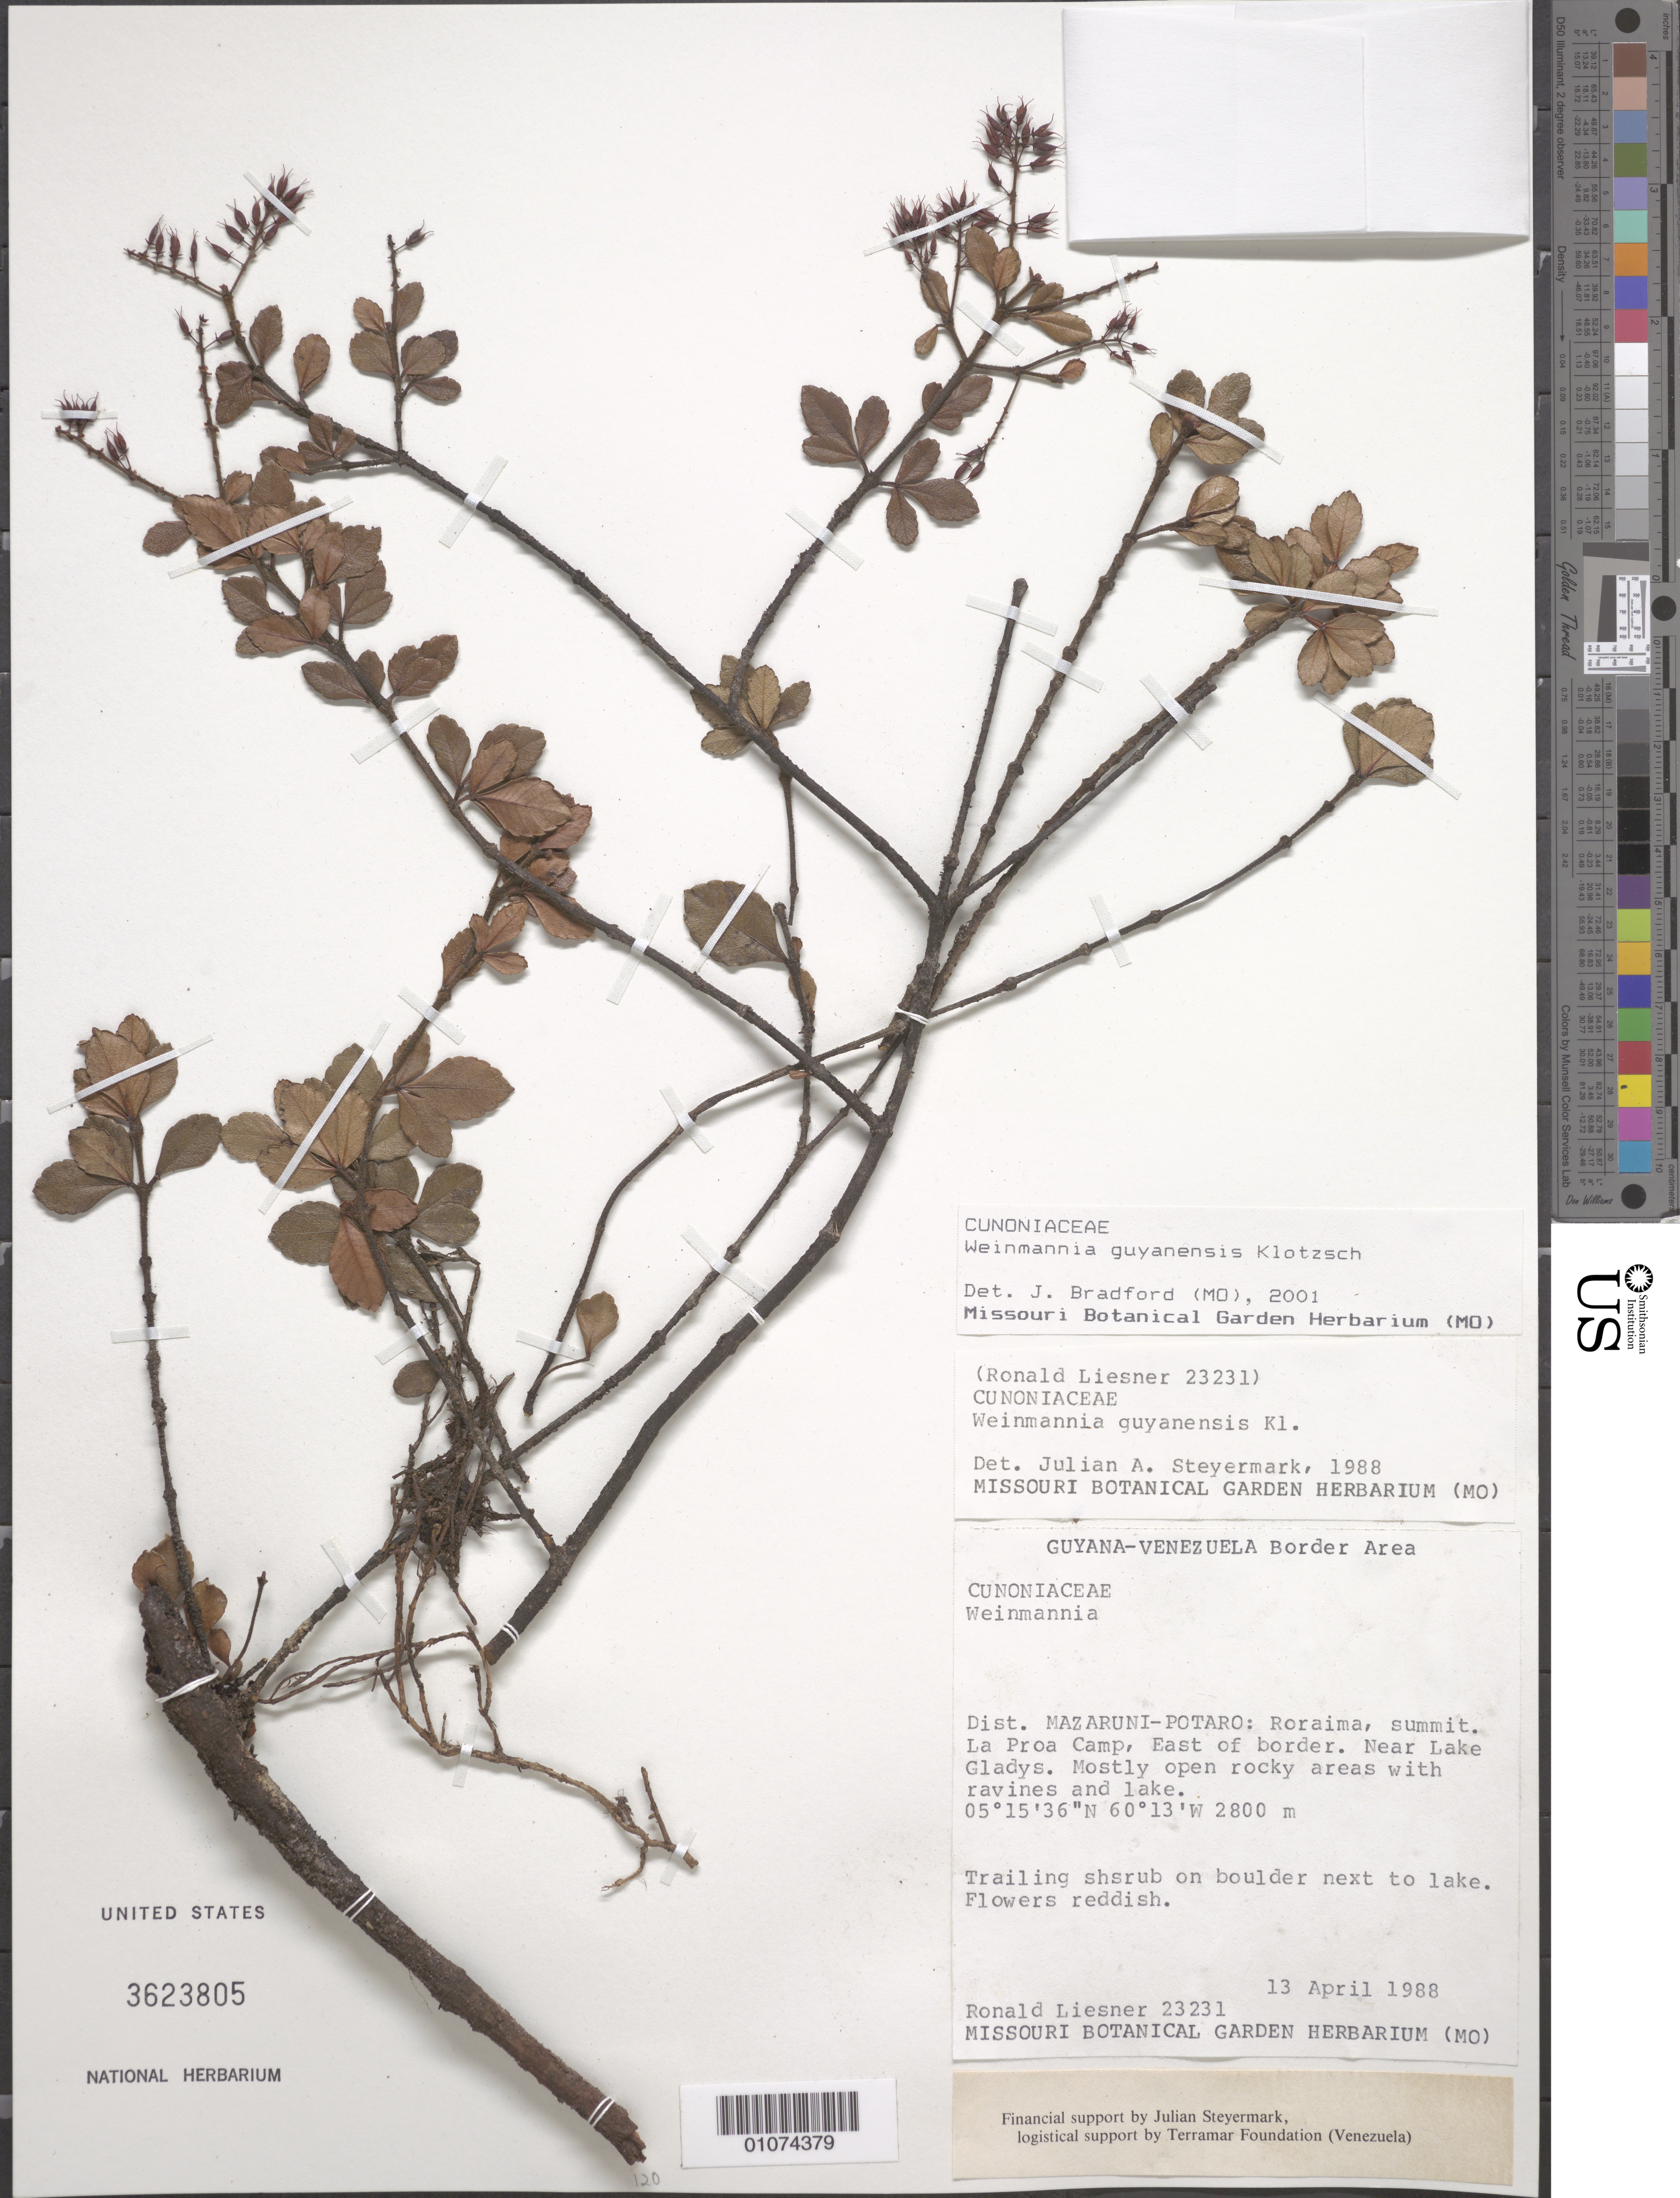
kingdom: Plantae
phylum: Tracheophyta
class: Magnoliopsida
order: Oxalidales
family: Cunoniaceae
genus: Weinmannia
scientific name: Weinmannia guyanensis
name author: Klotzsch ex Engl.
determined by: Bradford, J. C.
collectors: R. L. Liesner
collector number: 23231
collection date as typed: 13-Apr-88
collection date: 1988-04-13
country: Guyana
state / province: Mazaruni-Potaro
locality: Roraima, summit. La Proa Camp, East of border. Near Lake Gladys.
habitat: Mostly open rocky areas with ravines and lake.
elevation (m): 2800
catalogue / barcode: US 3623805